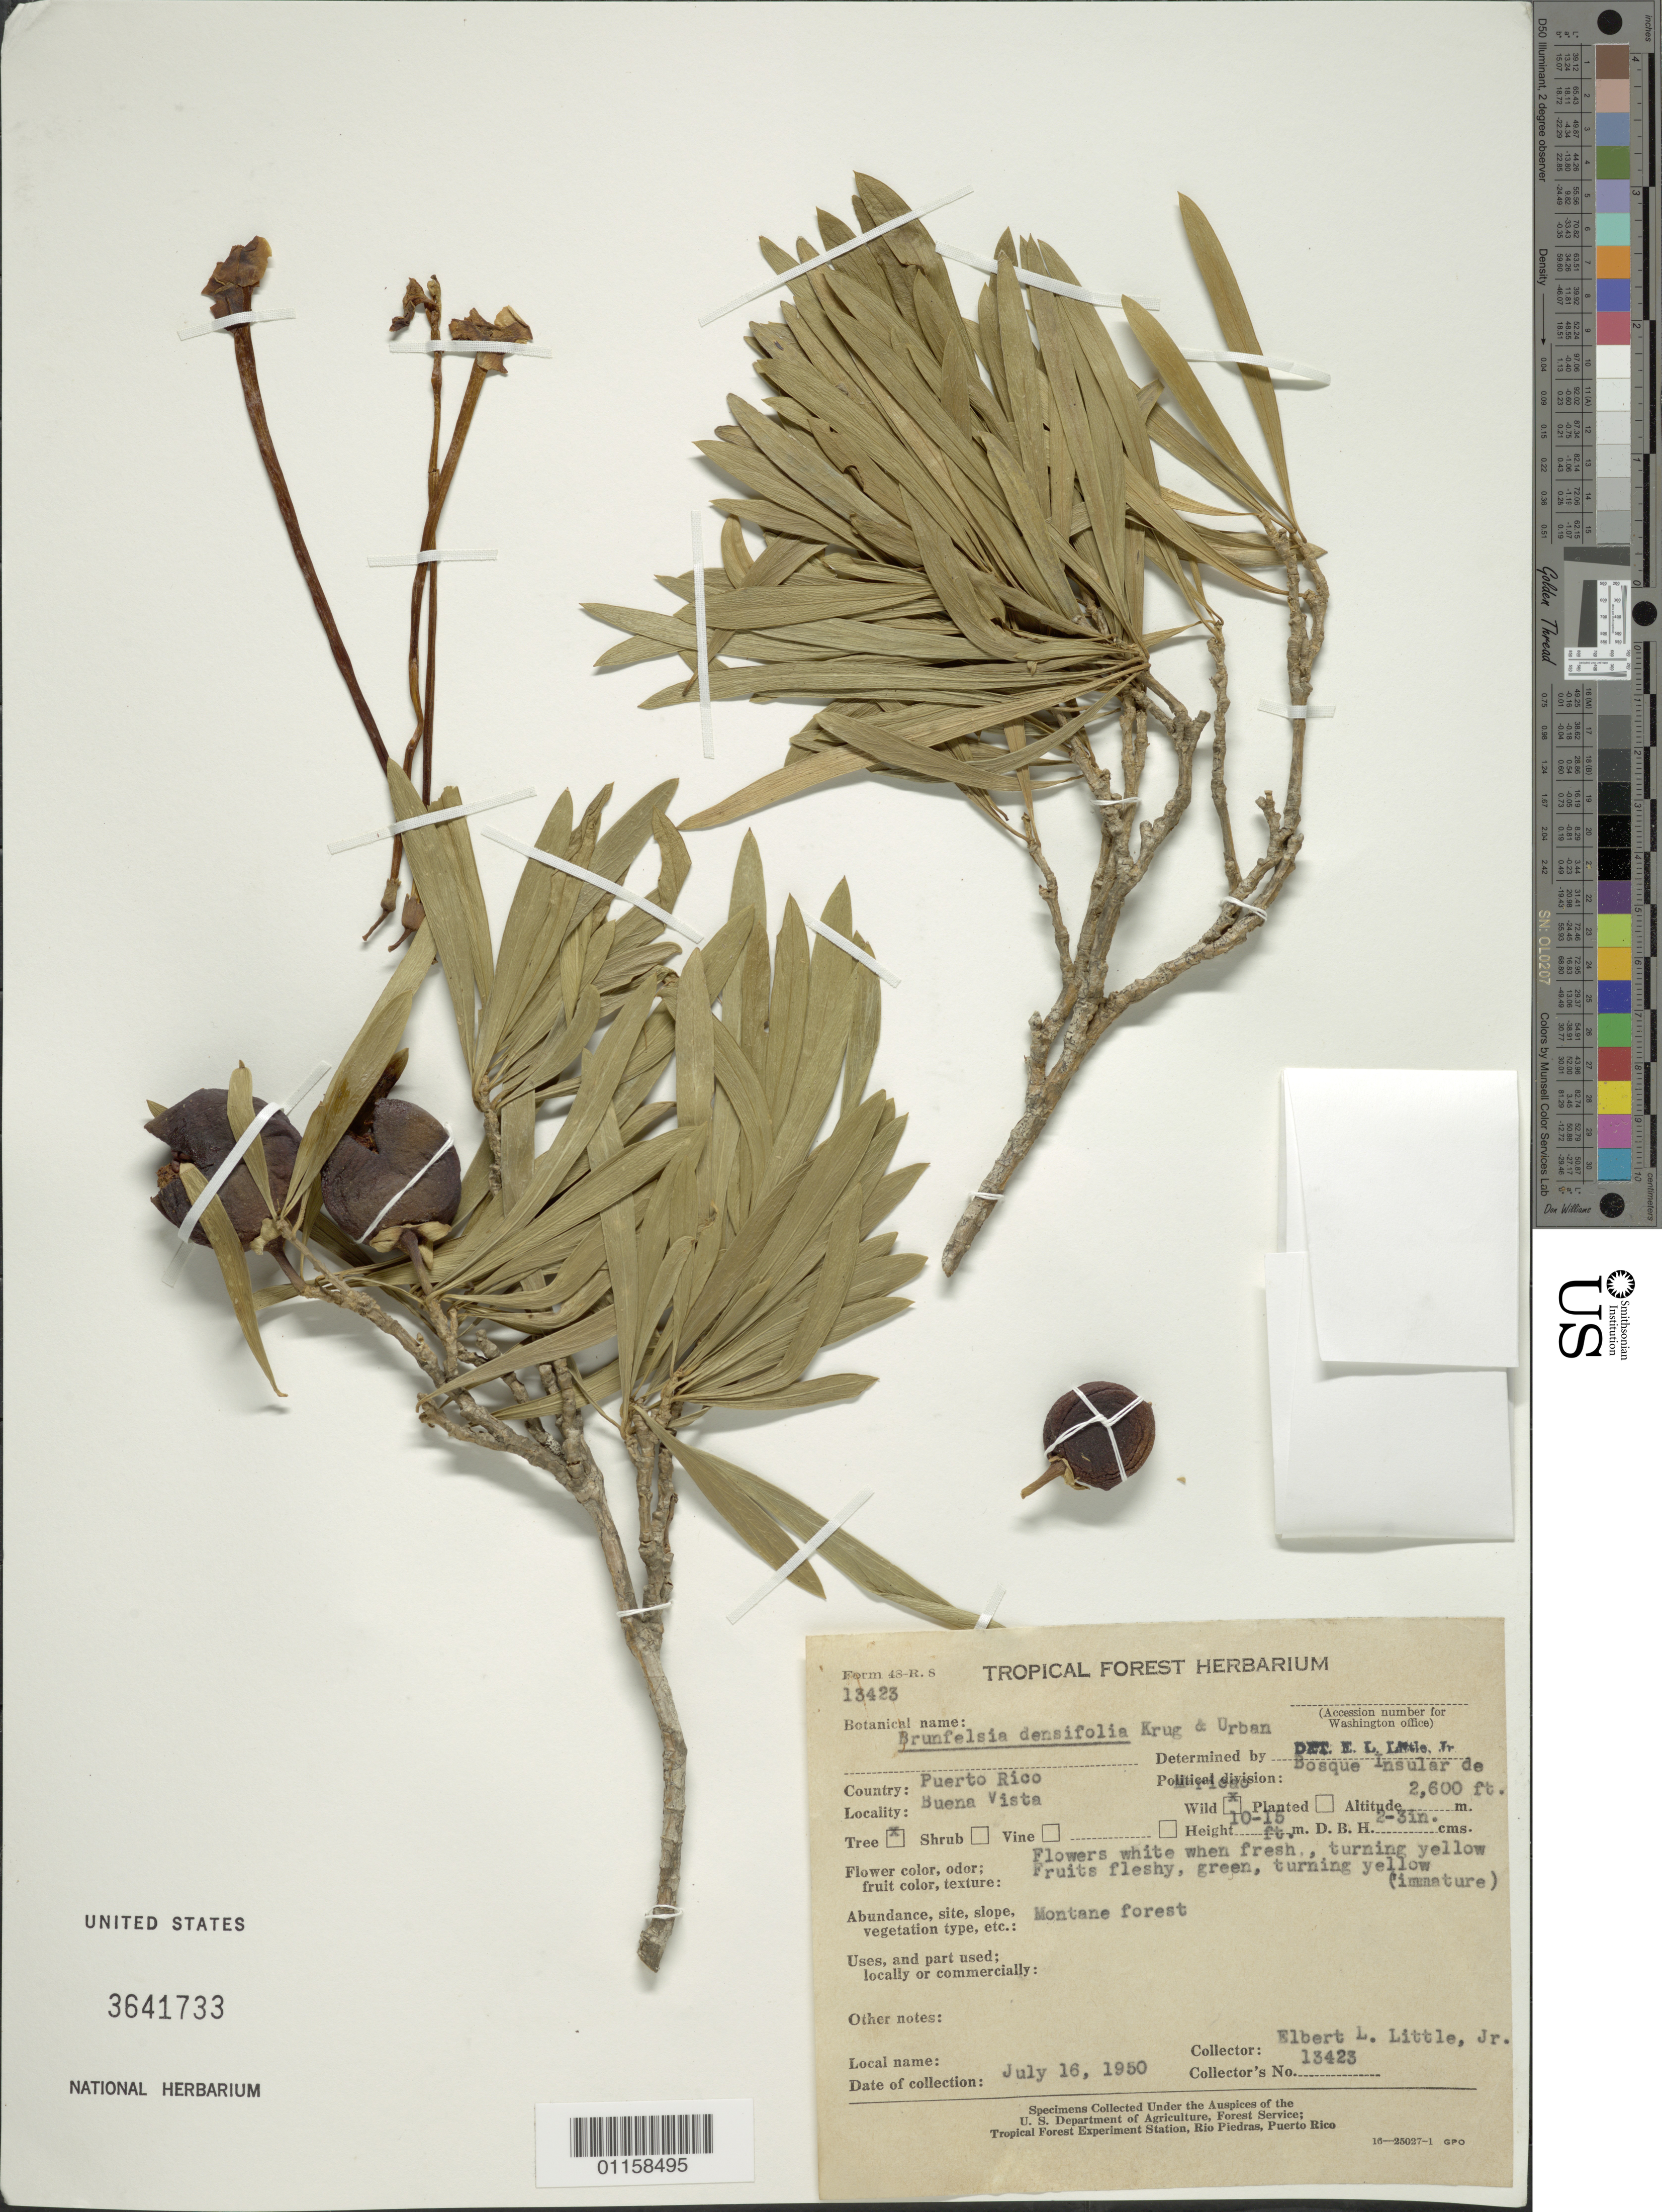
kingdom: Plantae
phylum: Tracheophyta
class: Magnoliopsida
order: Solanales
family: Solanaceae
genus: Brunfelsia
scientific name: Brunfelsia densifolia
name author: Krug & Urb.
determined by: Little, Elbert L., Jr., (FSSR), United States Department of Agriculture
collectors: E. L. Little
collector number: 13423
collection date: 1950-07-16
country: Puerto Rico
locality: Bosque Insular de Maricao; Buena Vista.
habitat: Montane forest.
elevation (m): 792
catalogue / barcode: US 3641733